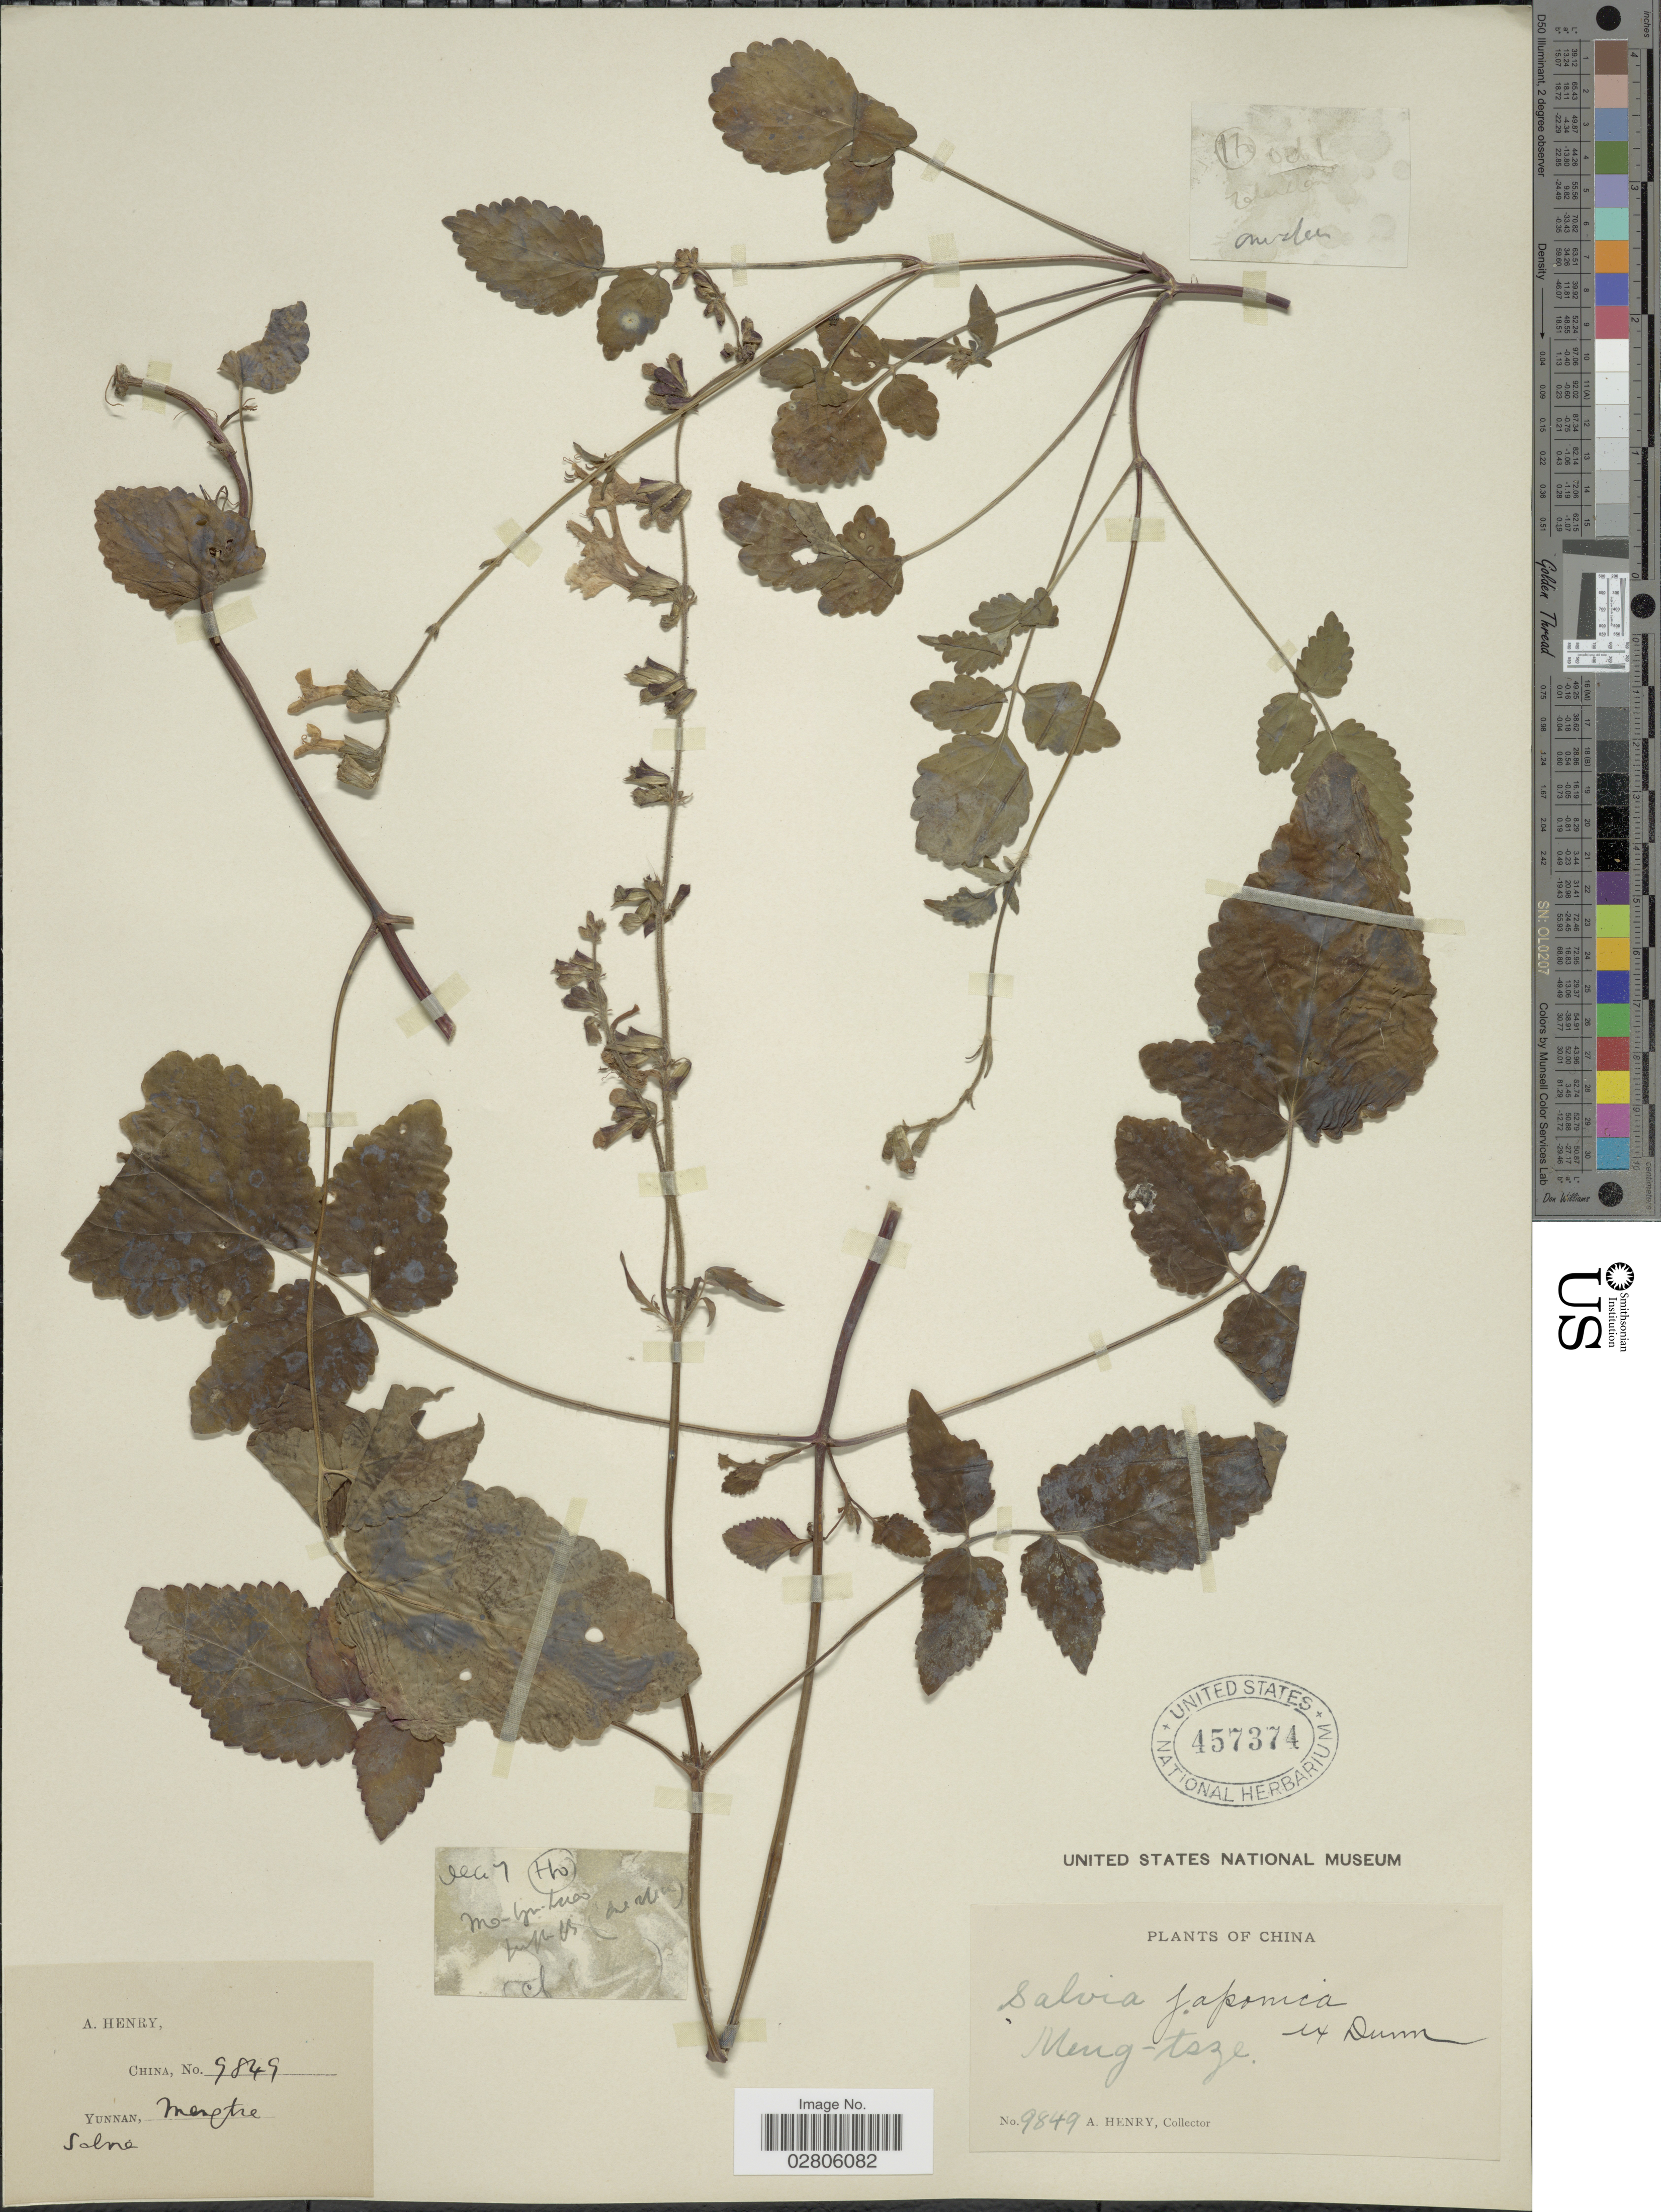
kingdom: Plantae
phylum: Tracheophyta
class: Magnoliopsida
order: Lamiales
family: Lamiaceae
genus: Salvia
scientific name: Salvia japonica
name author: Thunb.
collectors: A. Henry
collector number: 9849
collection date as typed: Transcribed d/m/y: /12/7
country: China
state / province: Yunnan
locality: Meng-tsze.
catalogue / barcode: US 457374